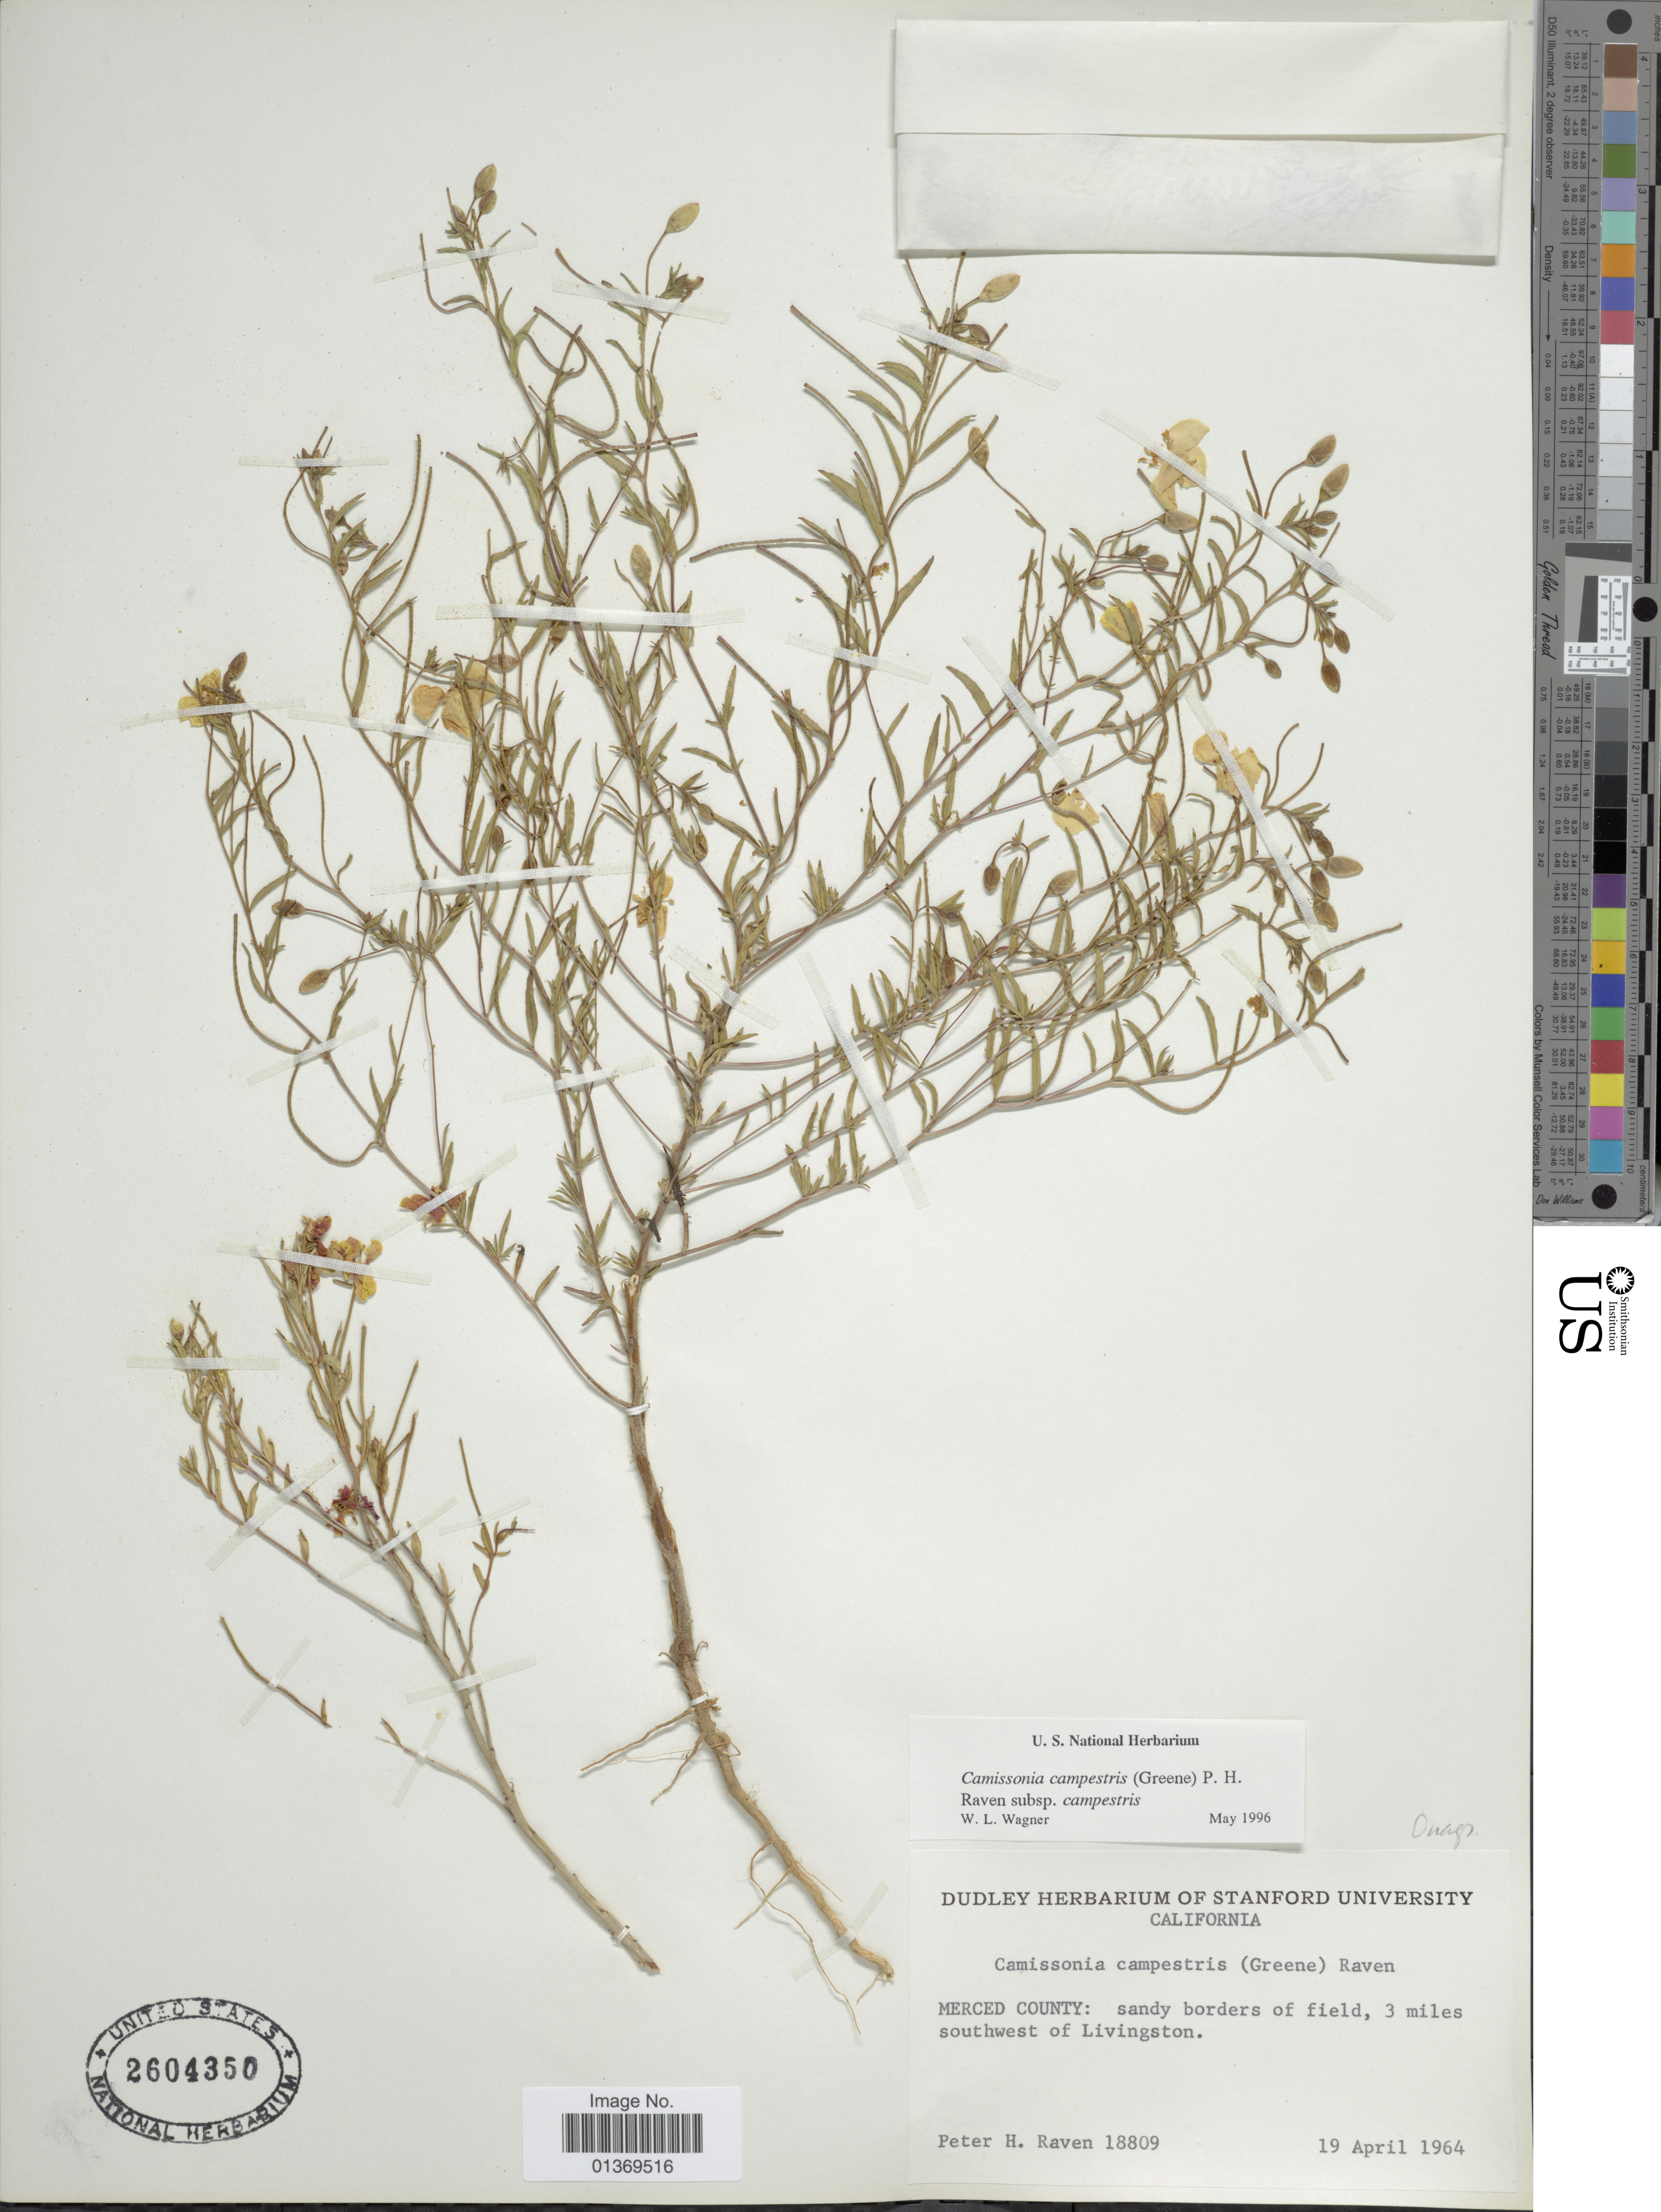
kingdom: Plantae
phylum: Tracheophyta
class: Magnoliopsida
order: Myrtales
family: Onagraceae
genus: Camissonia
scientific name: Camissonia campestris subsp. campestris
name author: (Greene) P.H. Raven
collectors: P. H. Raven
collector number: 18809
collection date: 1964-04-19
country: United States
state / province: California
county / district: Merced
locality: Merced County: sandy borders of field, 3 miles southwest of Livingston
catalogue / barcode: US 2604350